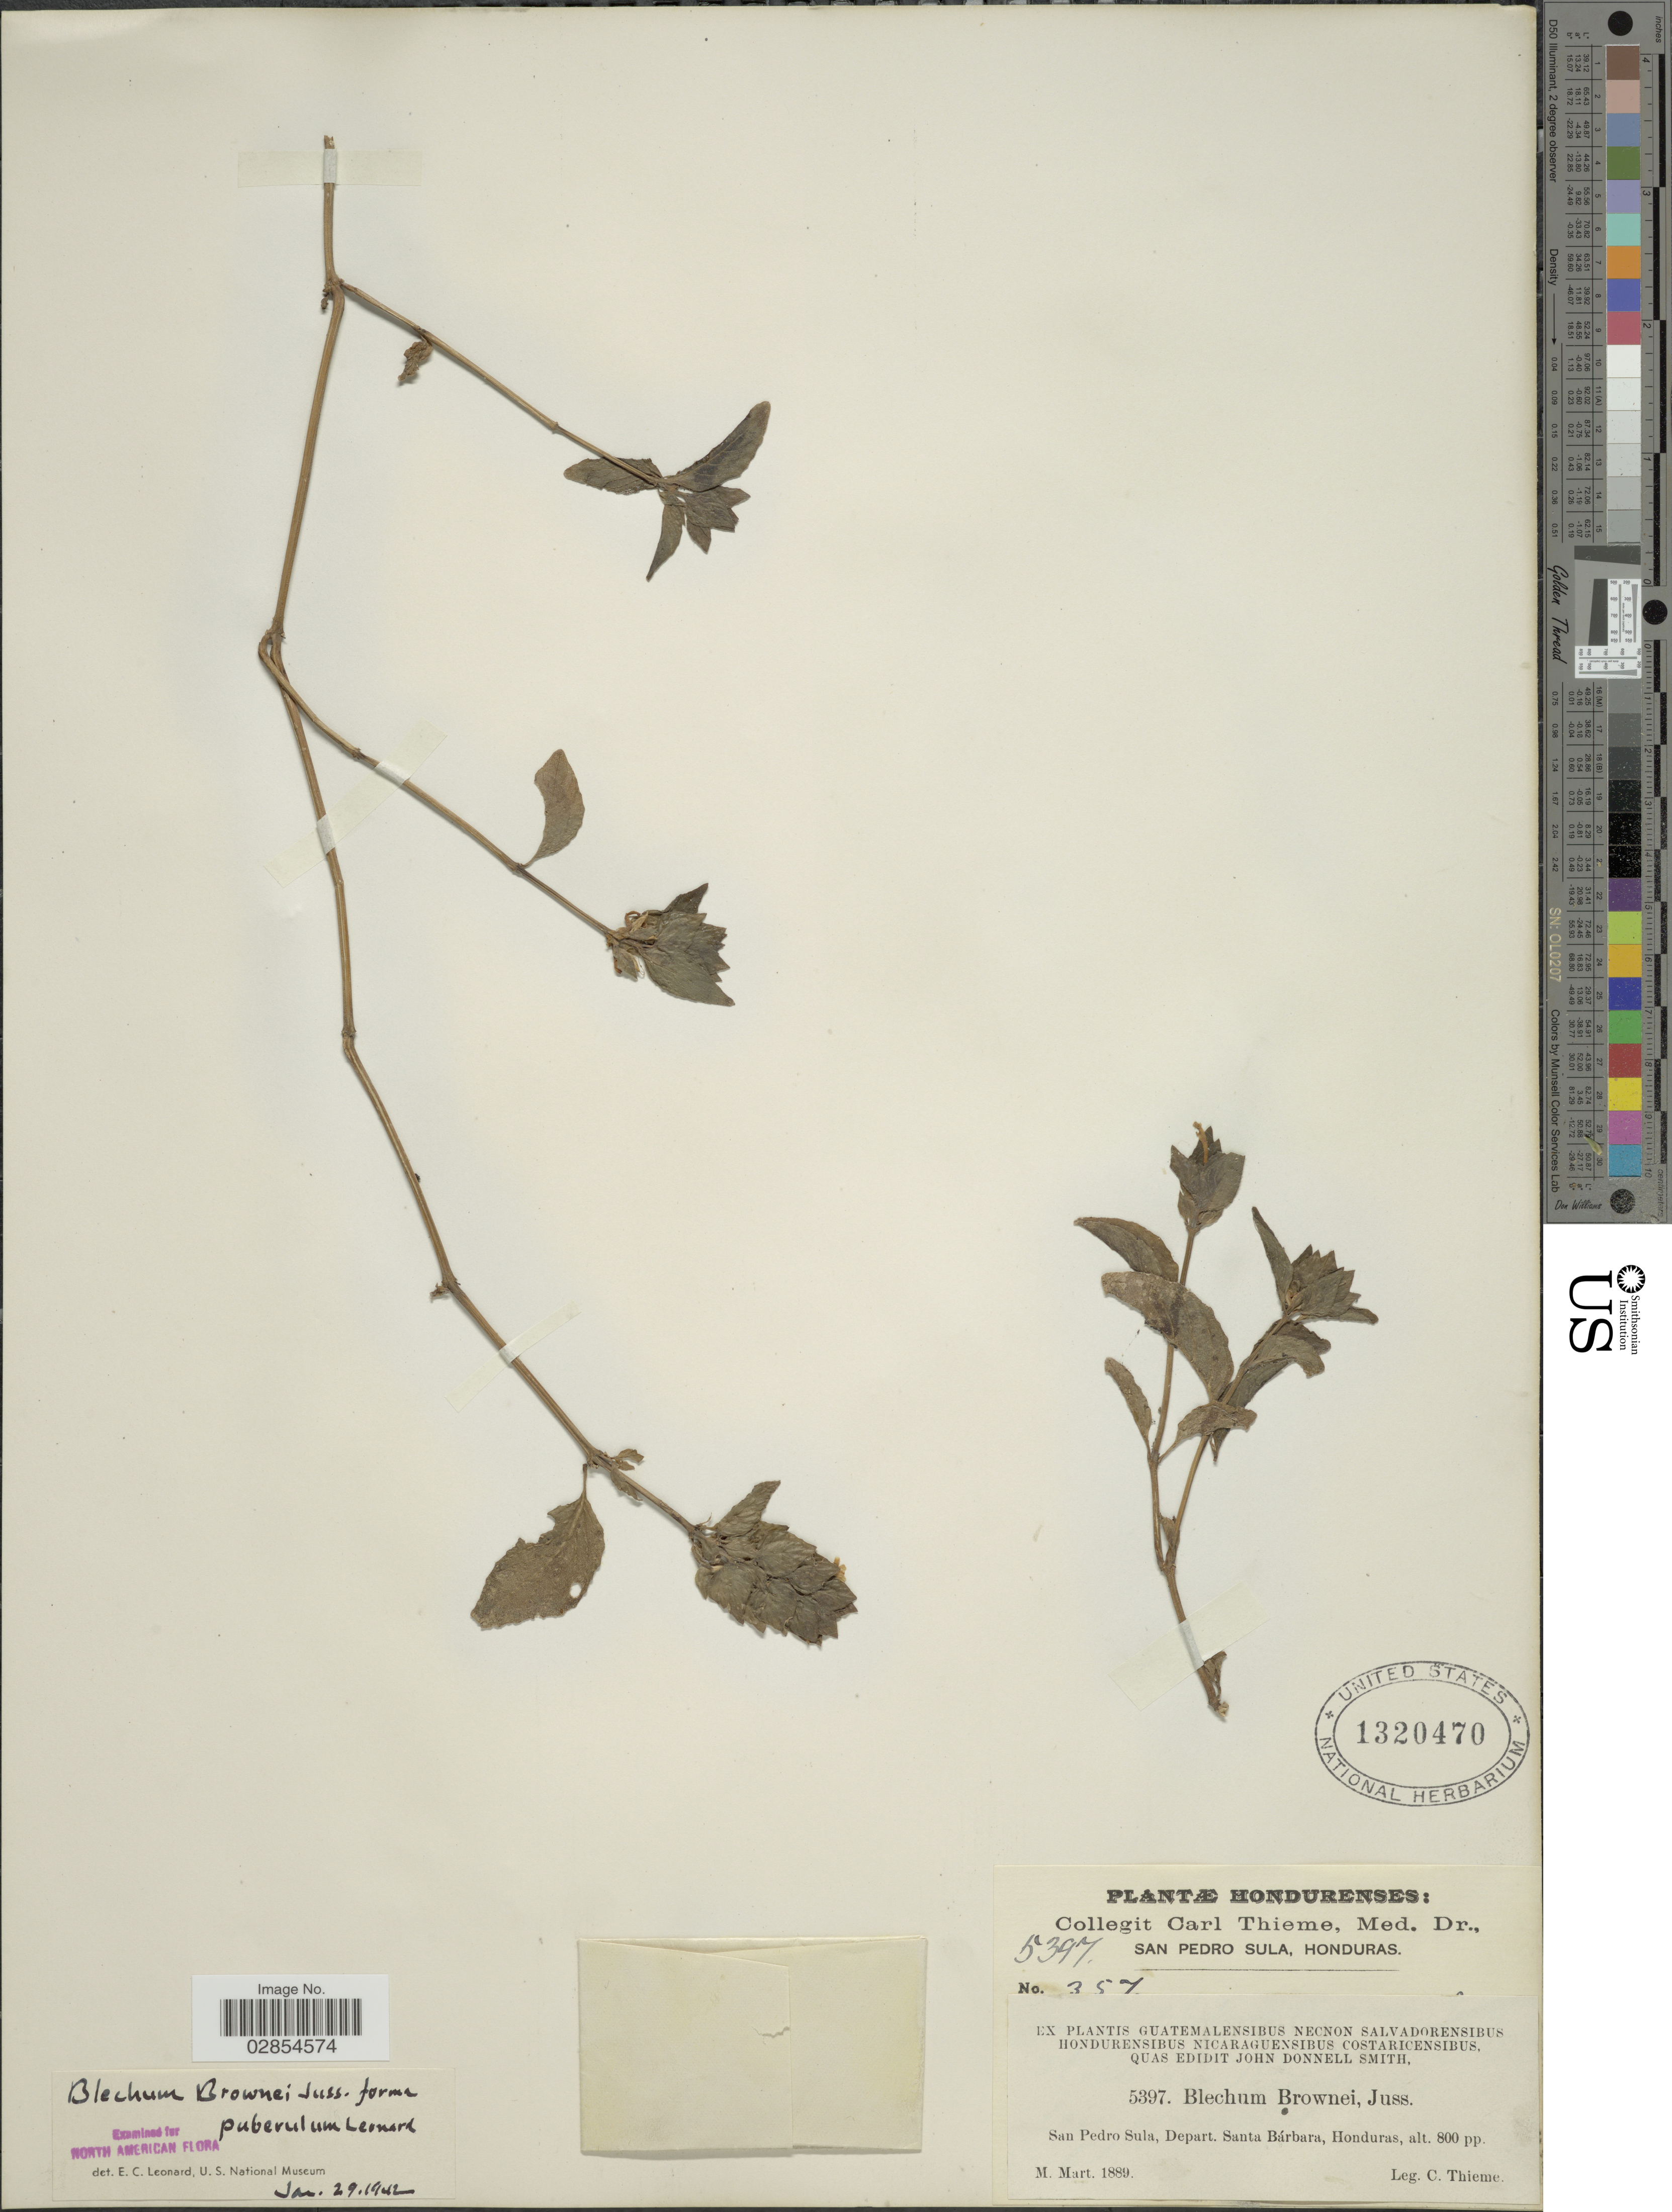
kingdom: Plantae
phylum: Tracheophyta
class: Magnoliopsida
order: Lamiales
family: Acanthaceae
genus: Blechum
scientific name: Blechum pyramidatum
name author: (Lam.) Urb.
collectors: C. Thieme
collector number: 5397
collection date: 1889-03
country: Honduras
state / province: Santa Bárbara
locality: San Pedro Sula, Depart. Santa Bárbara.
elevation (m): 244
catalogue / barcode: US 1320470